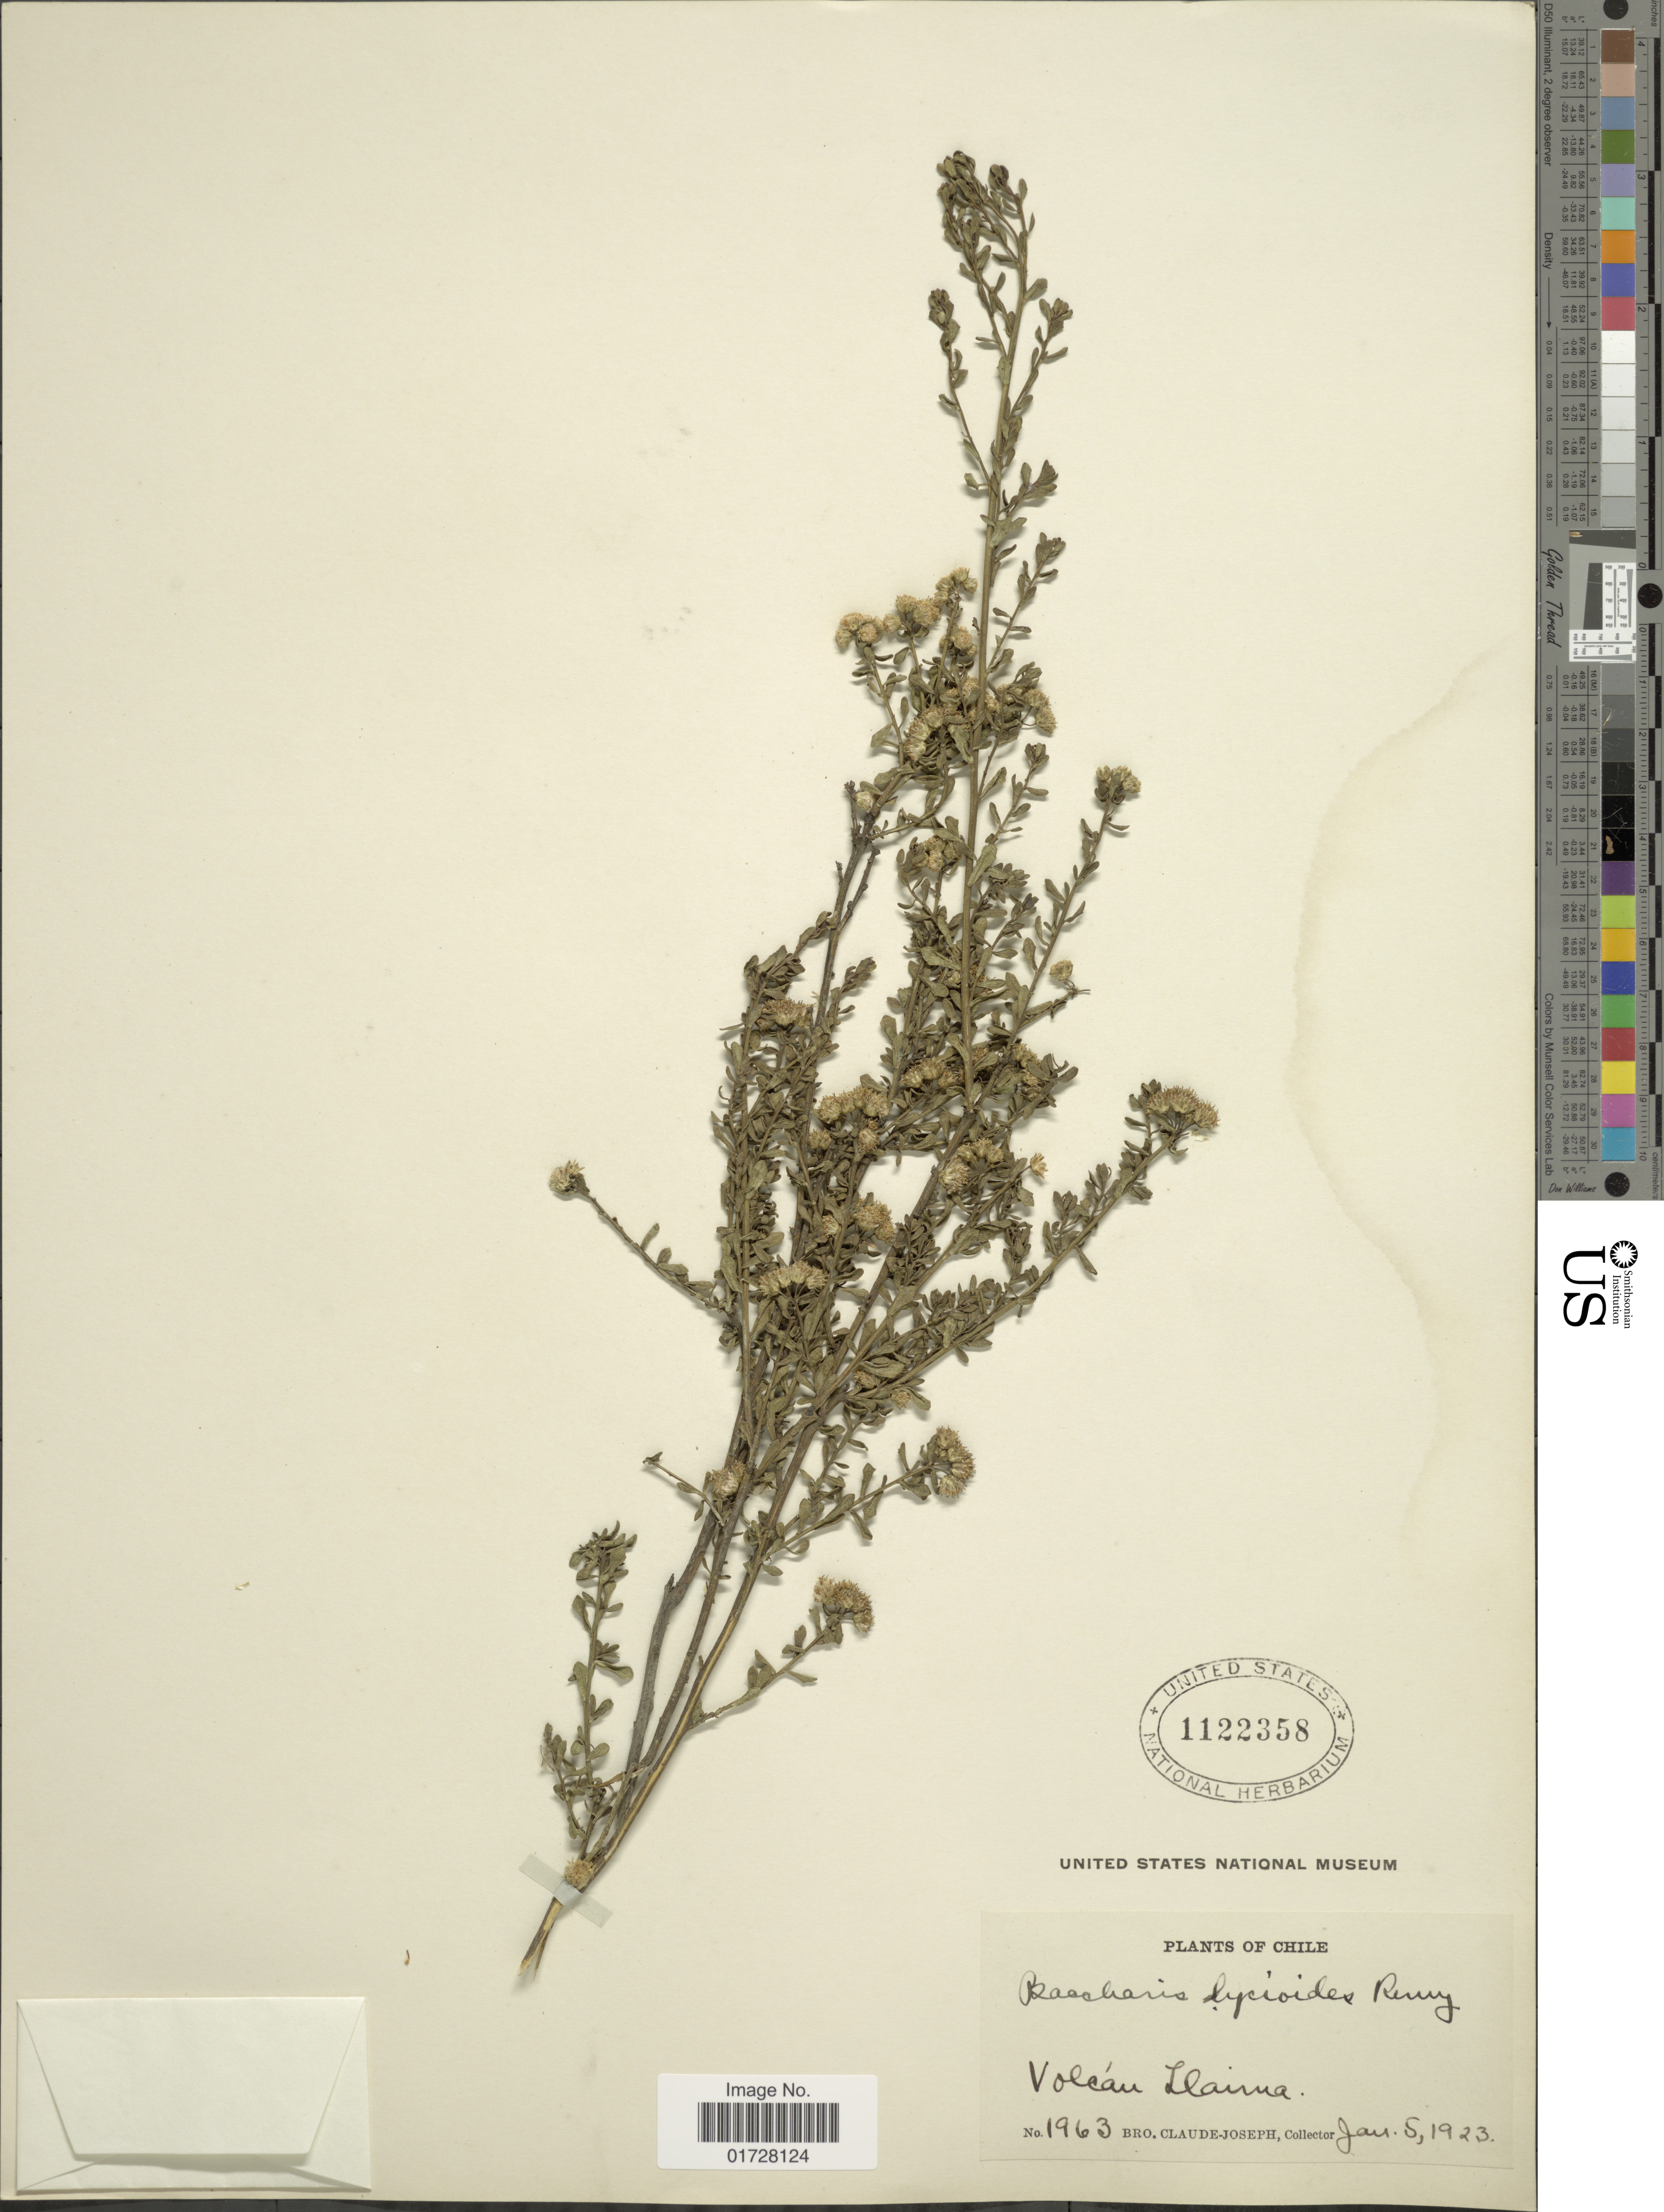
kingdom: Plantae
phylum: Tracheophyta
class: Magnoliopsida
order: Asterales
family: Asteraceae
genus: Baccharis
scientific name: Baccharis lycioides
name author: J. Rémy in Gay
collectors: Bro. Claude-Joseph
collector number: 1963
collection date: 1923-01-05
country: Chile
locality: Volcan Llaima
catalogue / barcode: US 1122358